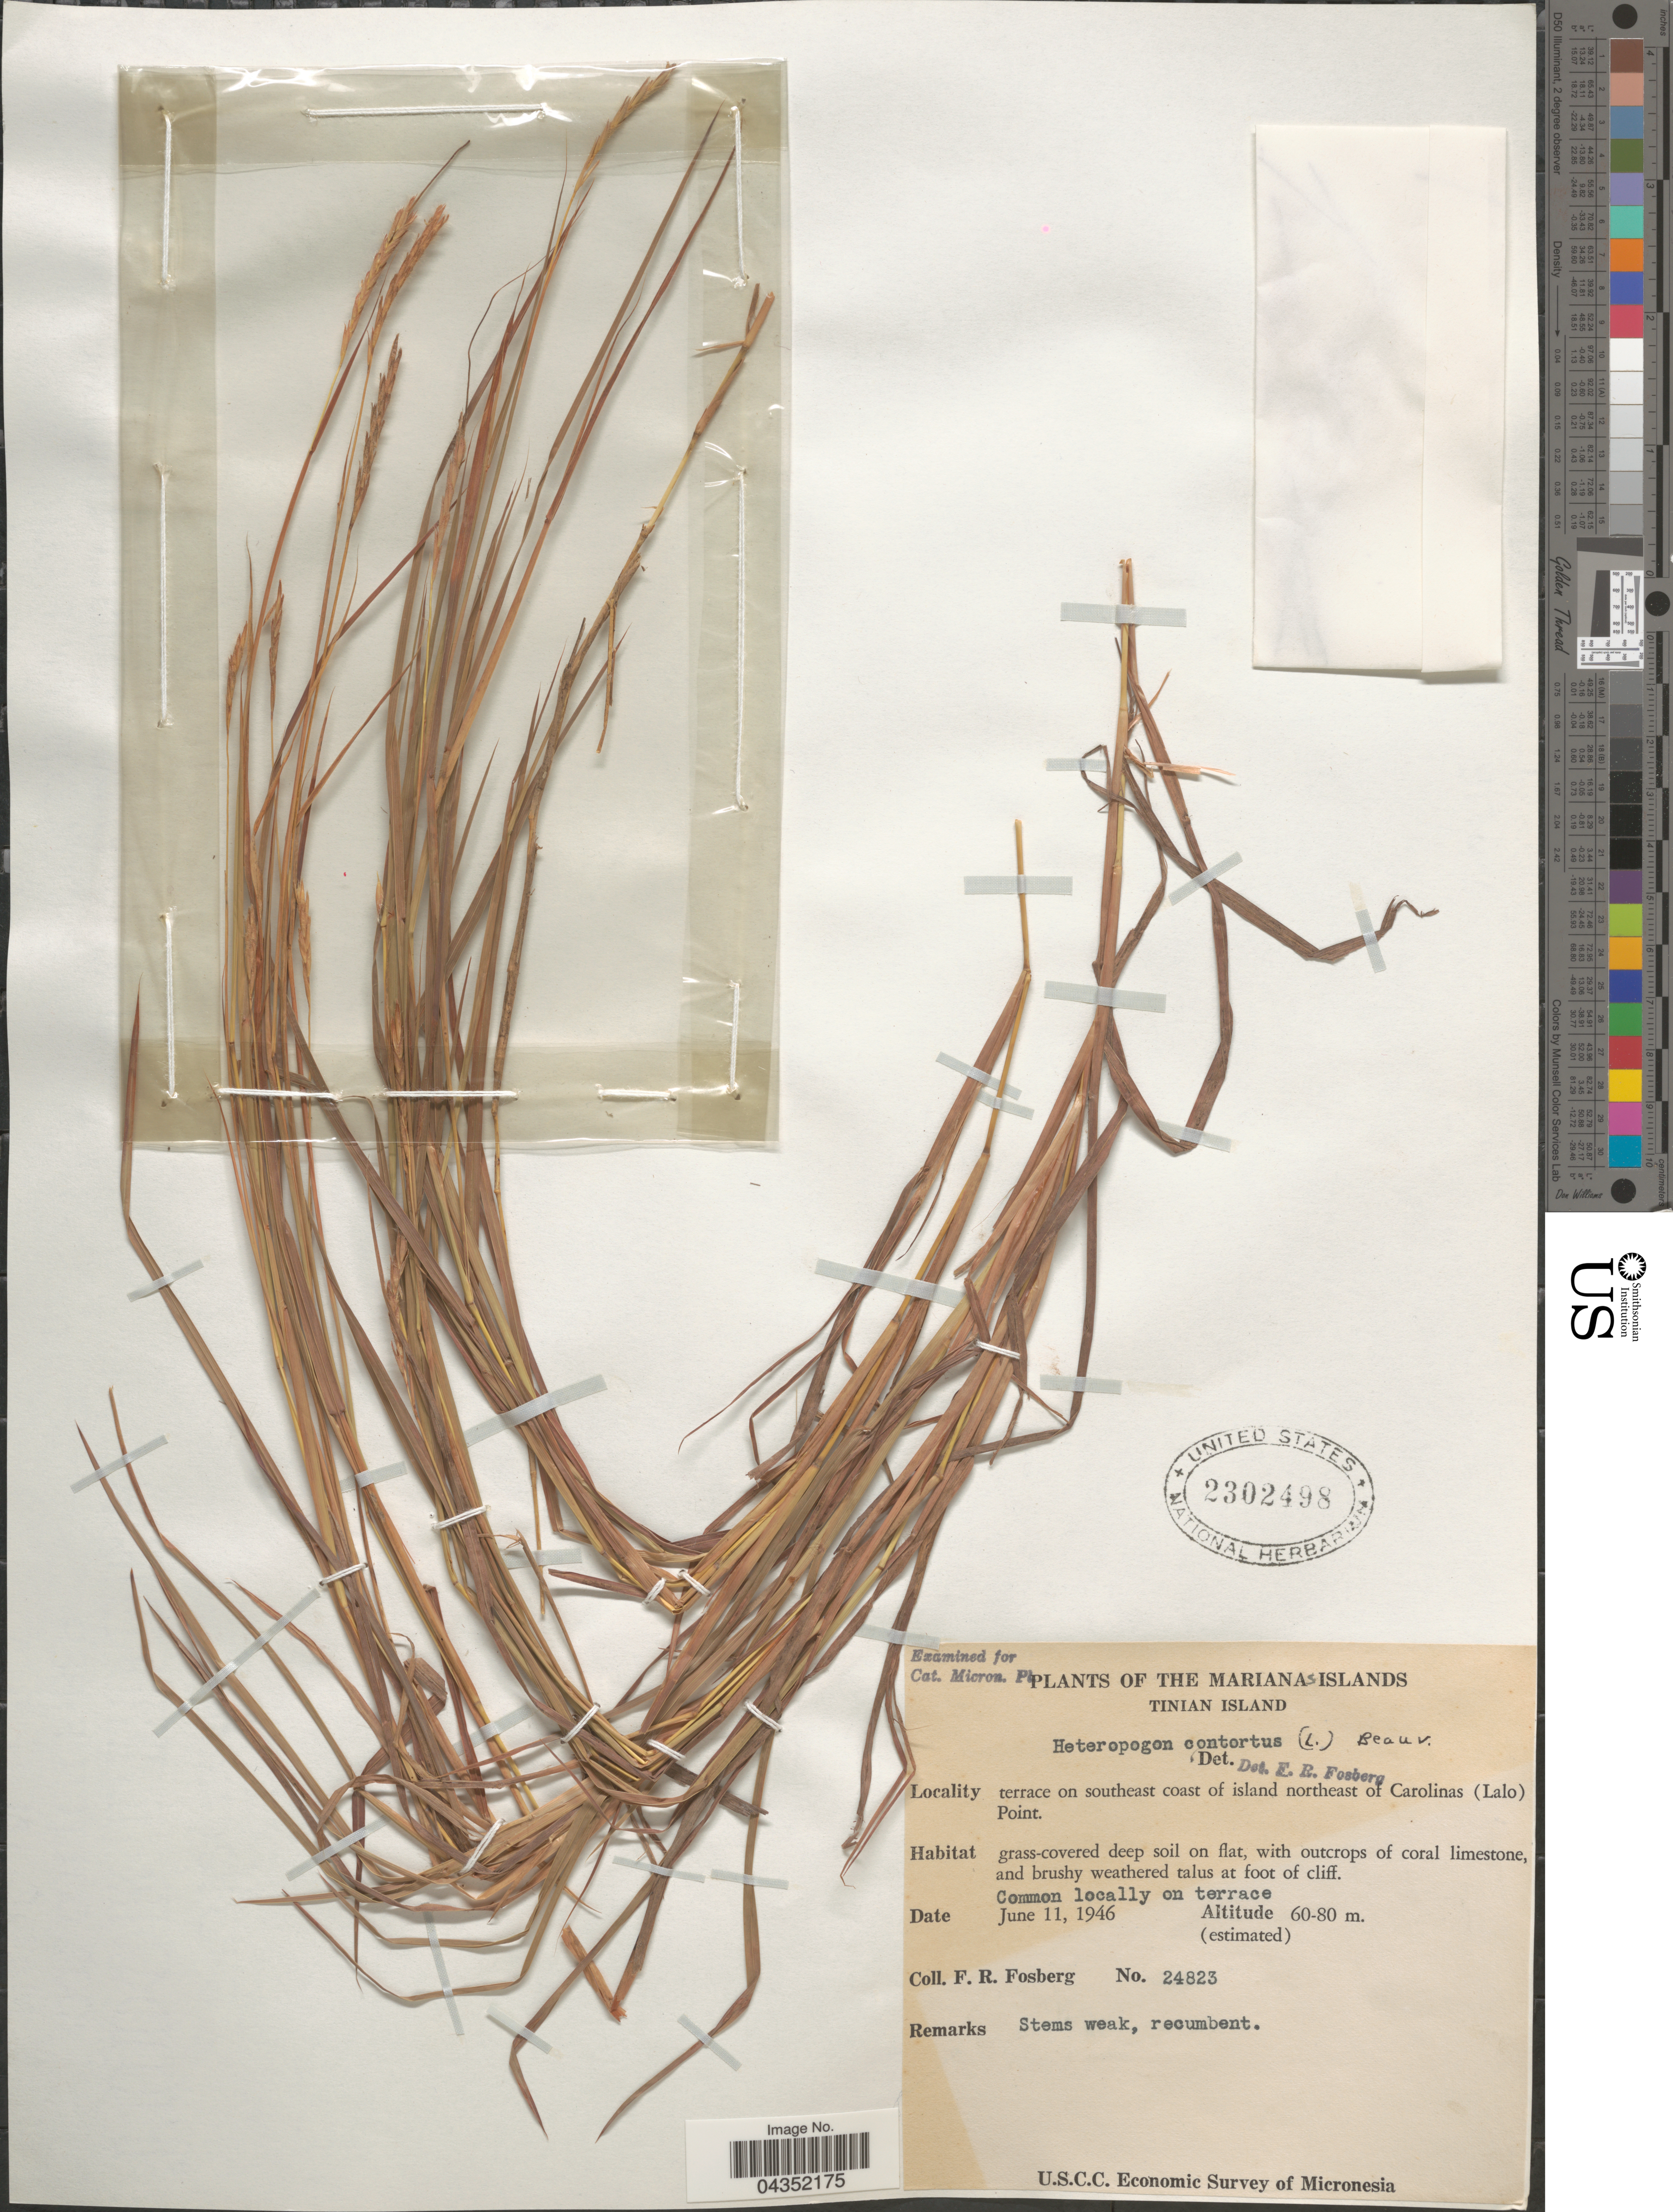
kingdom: Plantae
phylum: Tracheophyta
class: Liliopsida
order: Poales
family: Poaceae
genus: Heteropogon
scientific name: Heteropogon contortus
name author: (L.) P. Beauv. ex Roem. & Schult.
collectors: F. R. Fosberg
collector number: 24823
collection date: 1946-06-11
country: Northern Mariana Islands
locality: The Marianas Islands. Tinian Island. Terrace on southeast coast of island northeast of Carolinas (Lalo) Point. U.S.C.C. Economic survey of Micronesia.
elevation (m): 60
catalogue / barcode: US 2302498